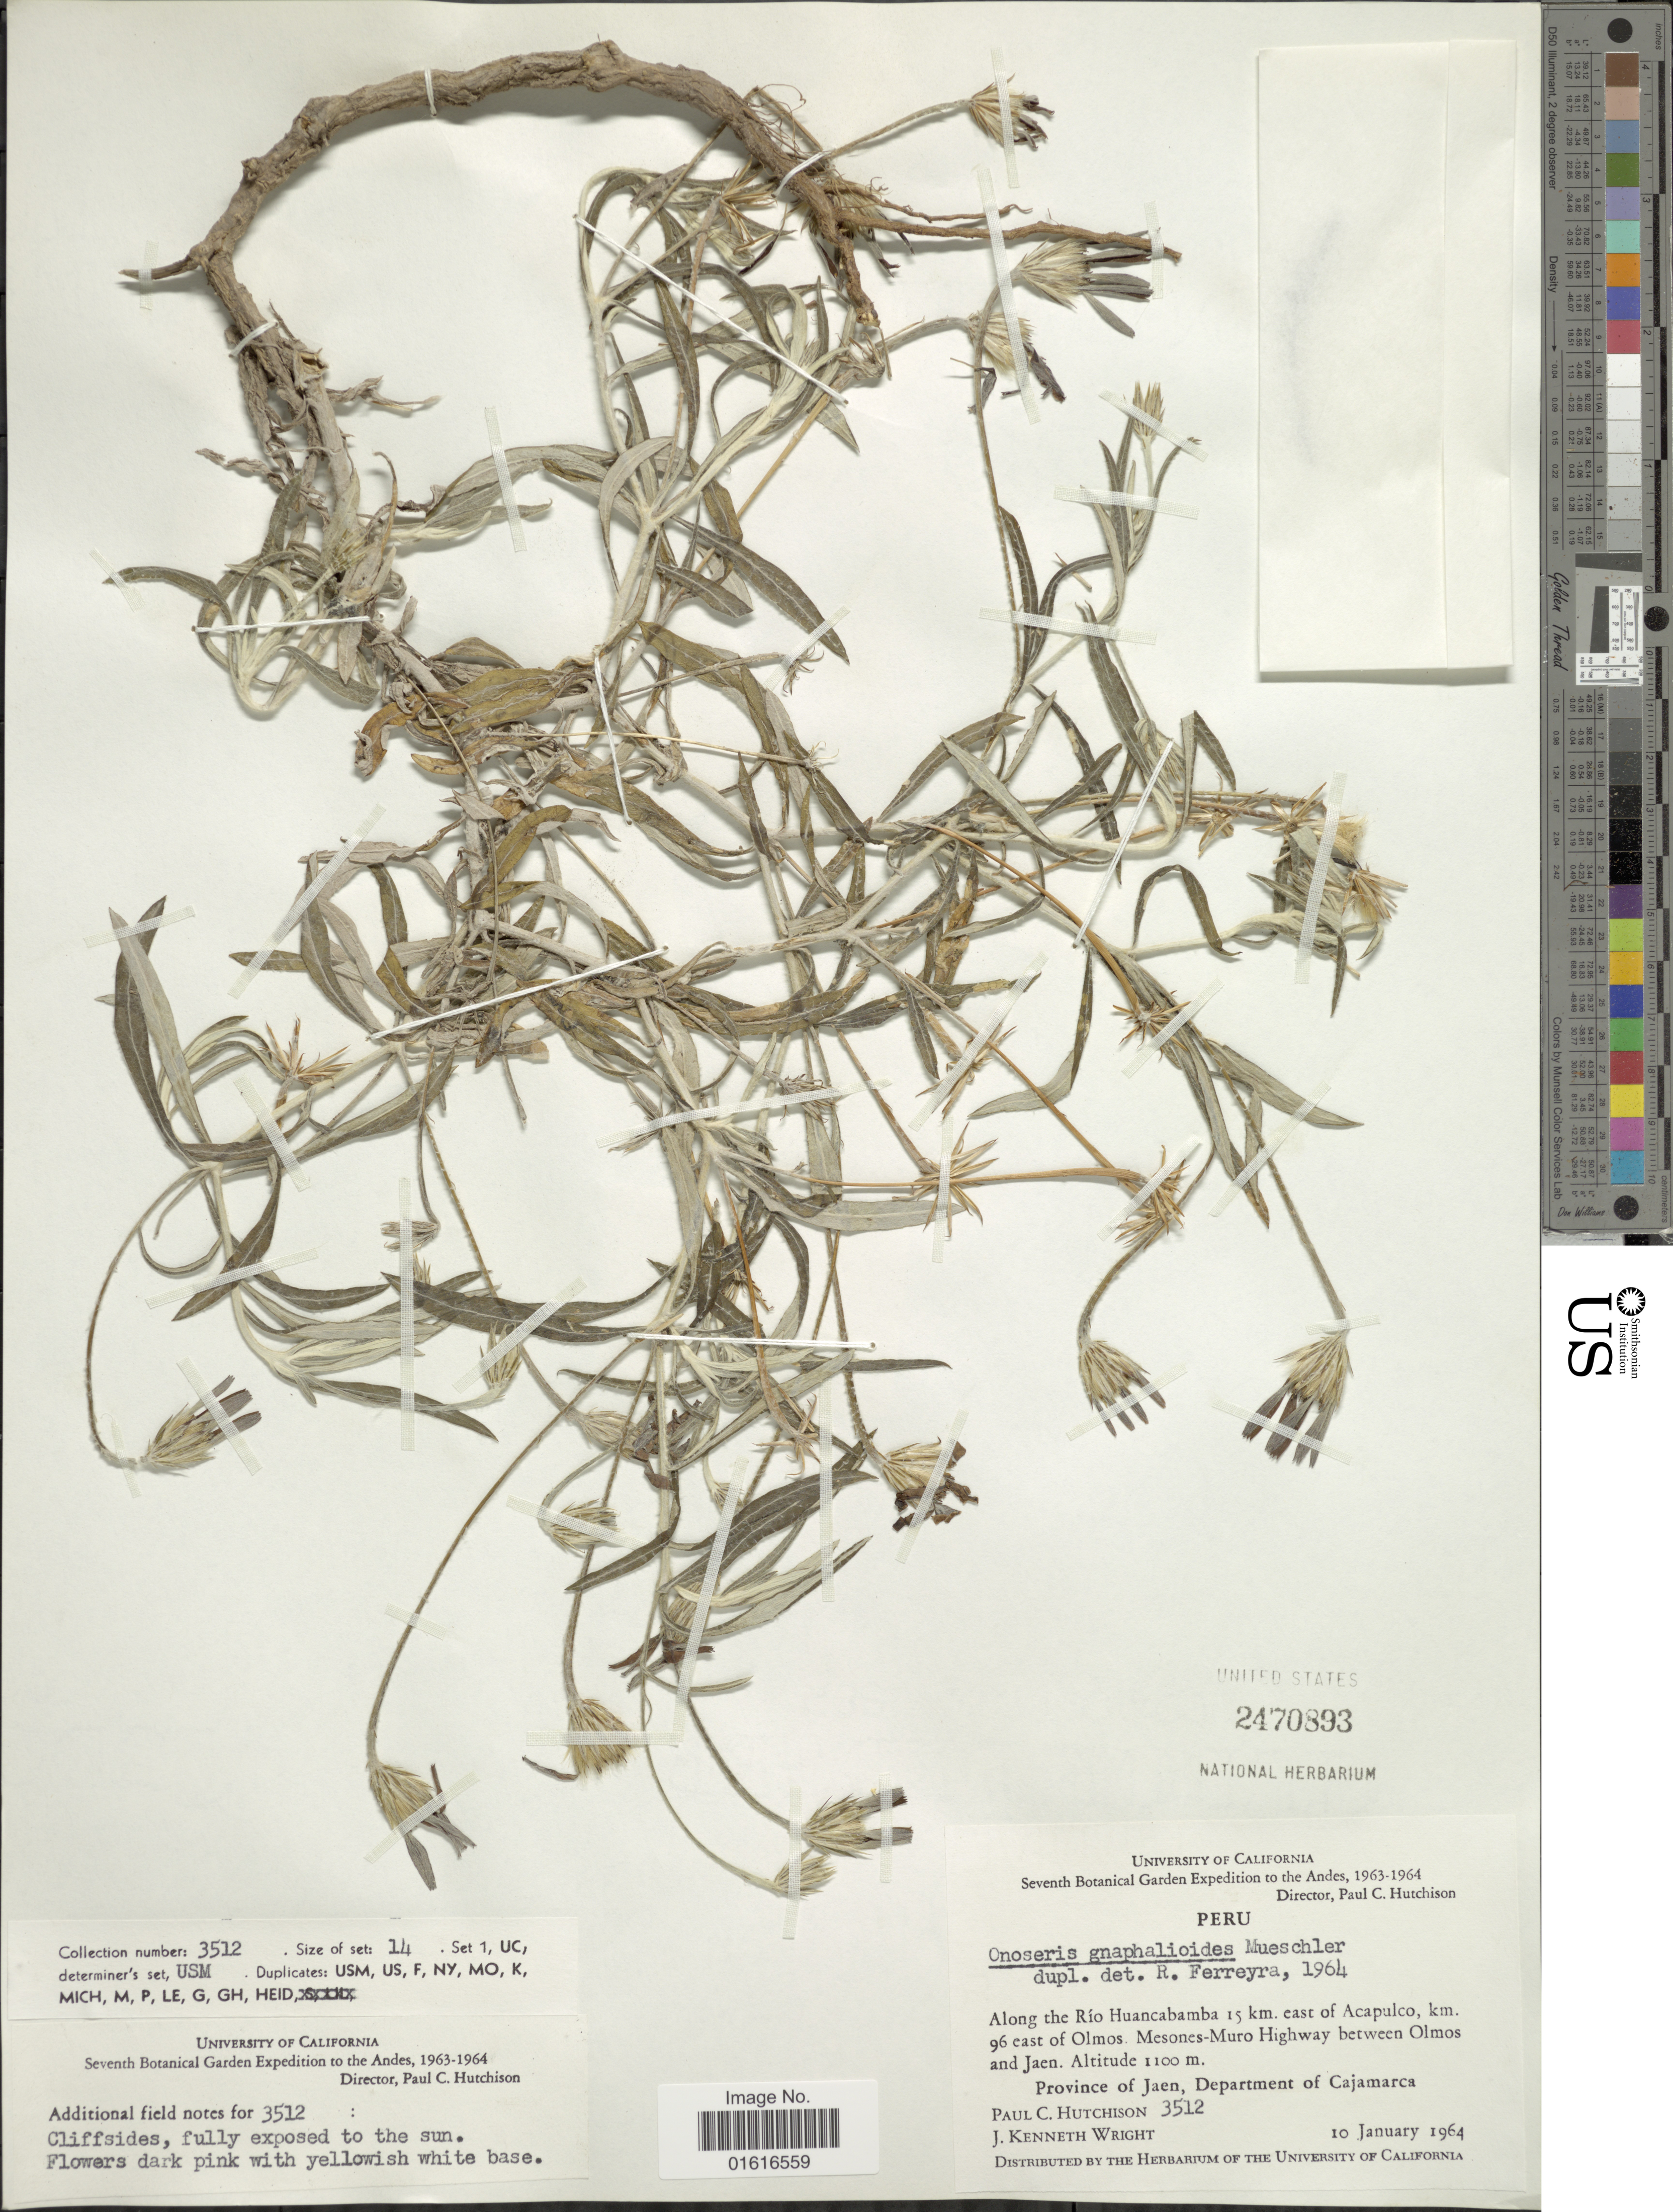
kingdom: Plantae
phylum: Tracheophyta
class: Magnoliopsida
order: Asterales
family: Asteraceae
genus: Onoseris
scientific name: Onoseris gnaphalioides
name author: Muschl.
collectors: P. C. Hutchison & J. K. Wright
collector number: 3512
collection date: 1964-01-10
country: Peru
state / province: Cajamarca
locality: Along the Rio Huancabamba 15 km. east of Acapulco, km. 96 east of Olmos. Mesones-Muro Highway between Olmos and Jaen, Province of Jaen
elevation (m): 1100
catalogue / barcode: US 2470893